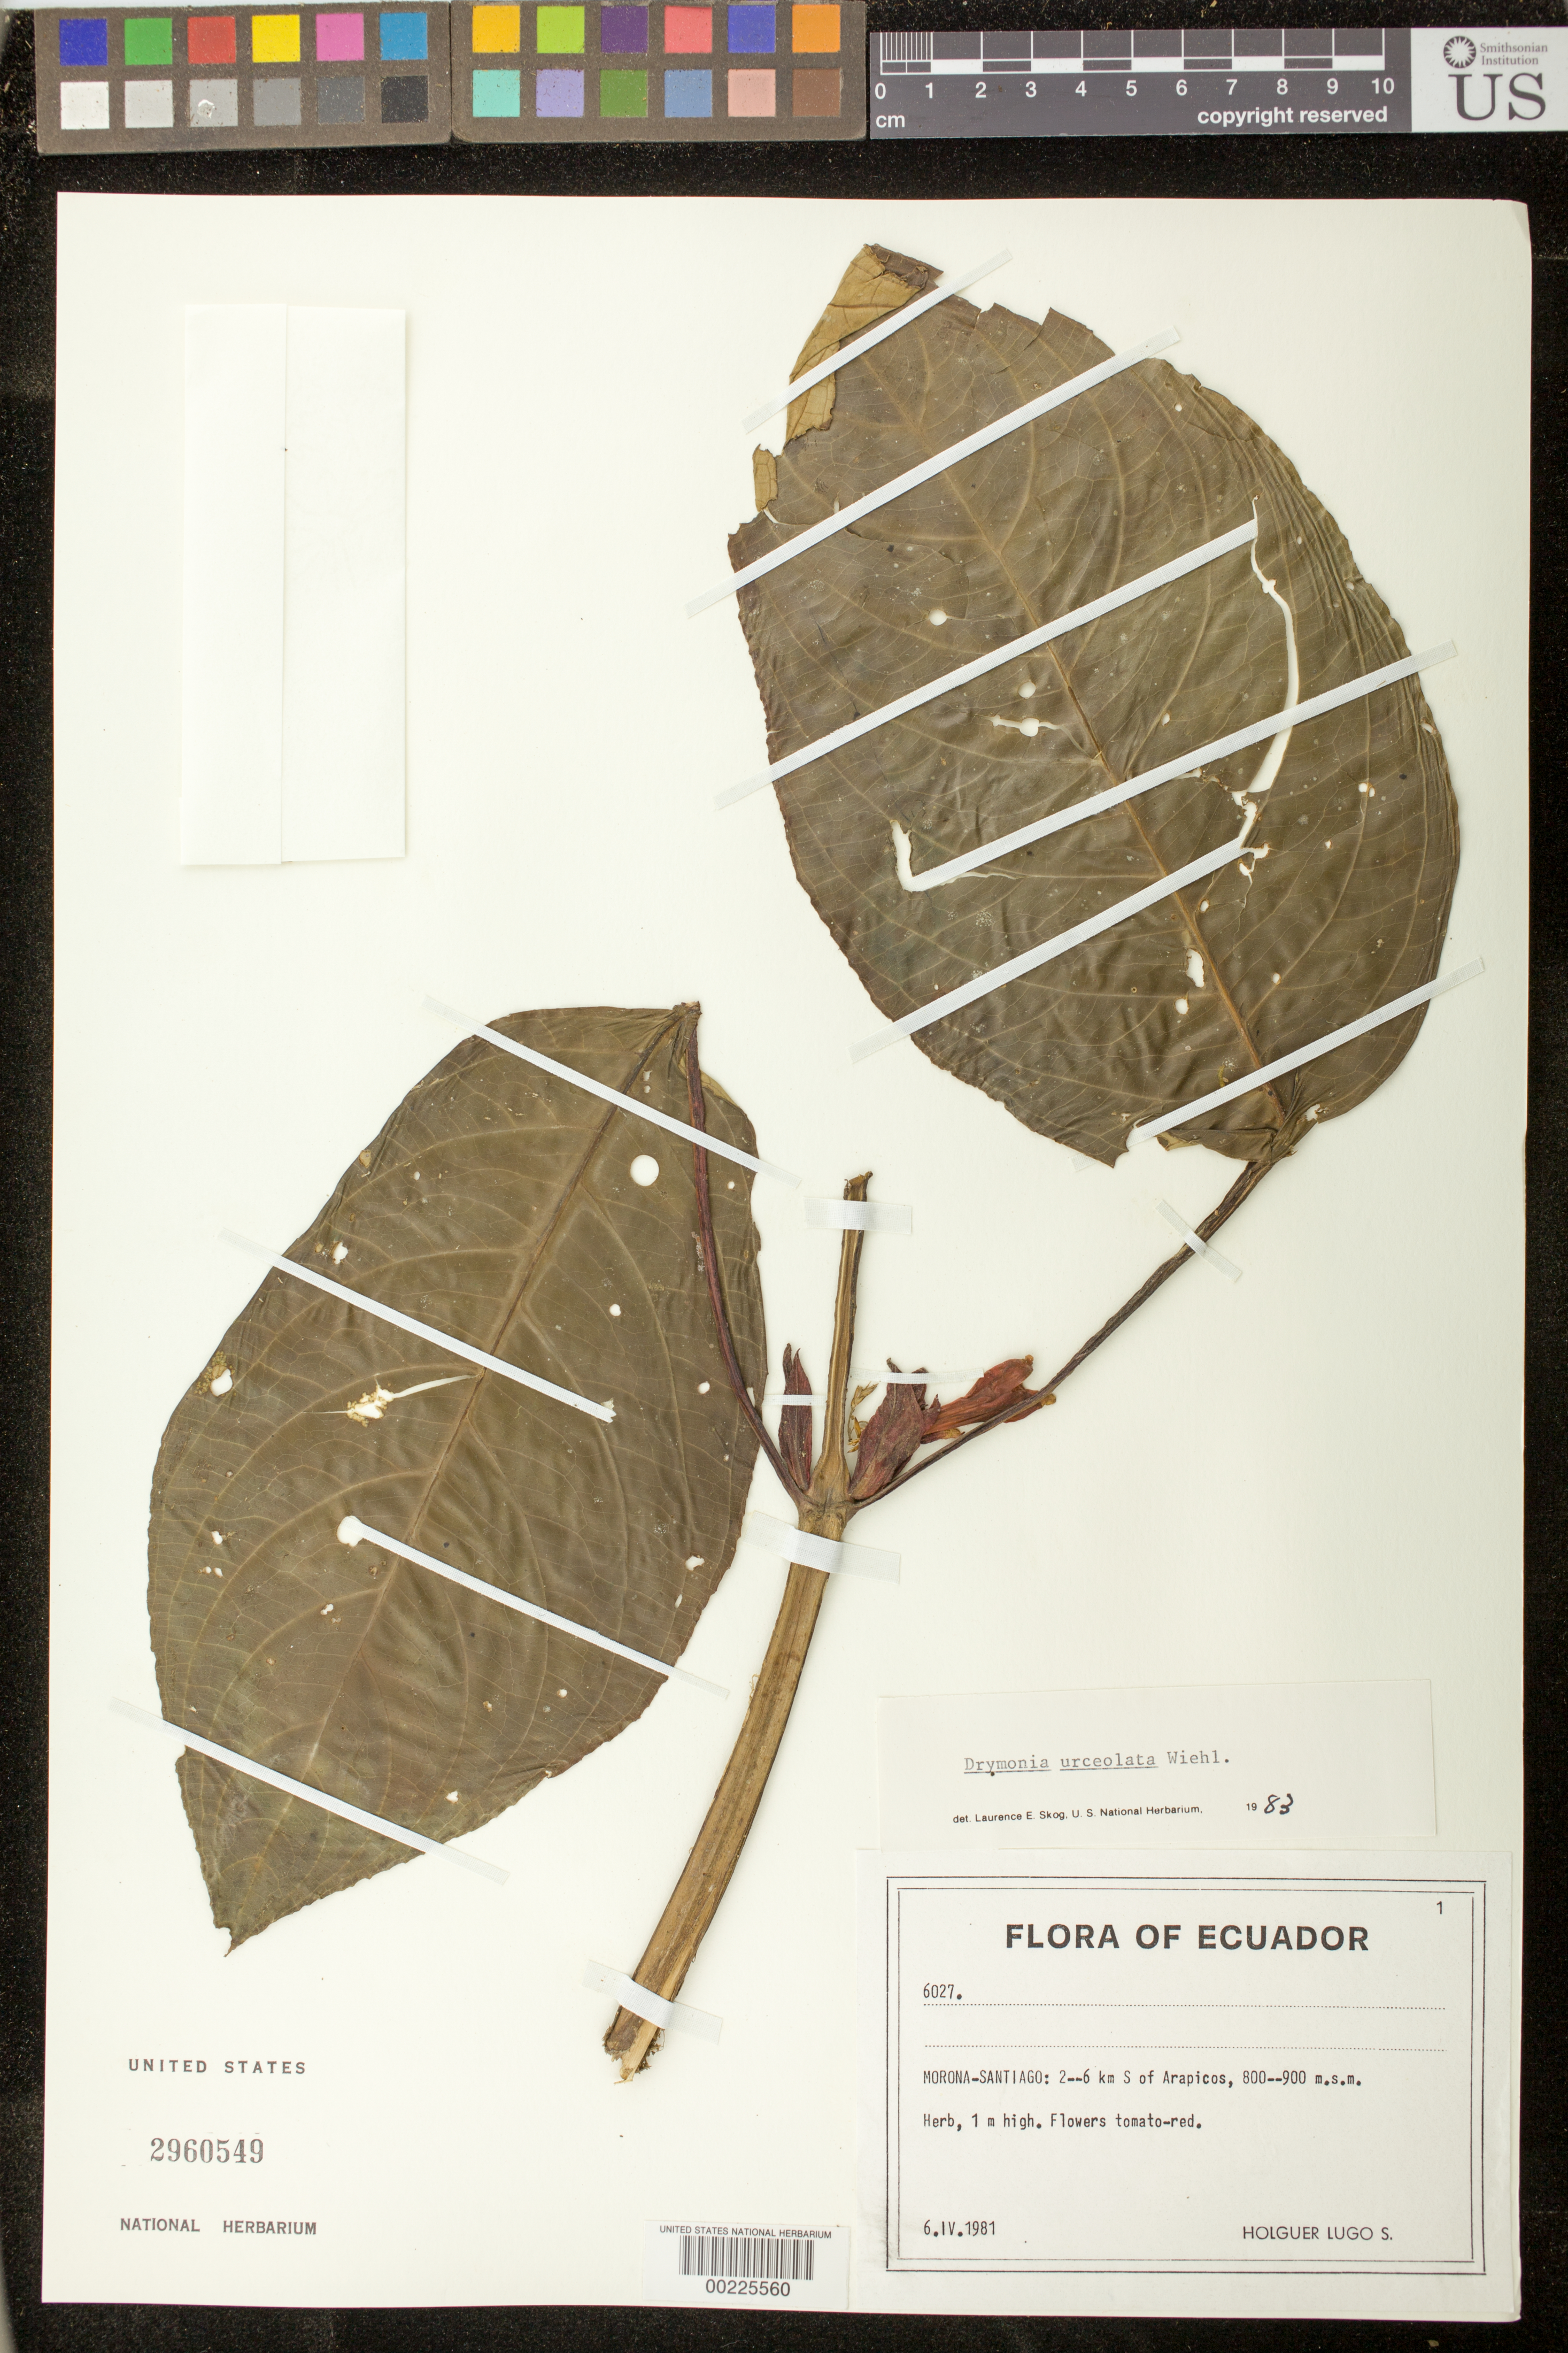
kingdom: Plantae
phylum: Tracheophyta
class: Magnoliopsida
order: Lamiales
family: Gesneriaceae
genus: Drymonia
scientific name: Drymonia urceolata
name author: Wiehler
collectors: H. Lugo S.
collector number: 6027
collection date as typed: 06 Apr 1981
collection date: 1981-04-06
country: Ecuador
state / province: Morona-Santiago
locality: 2--6 km S of Arapicos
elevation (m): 800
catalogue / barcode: US 2960549